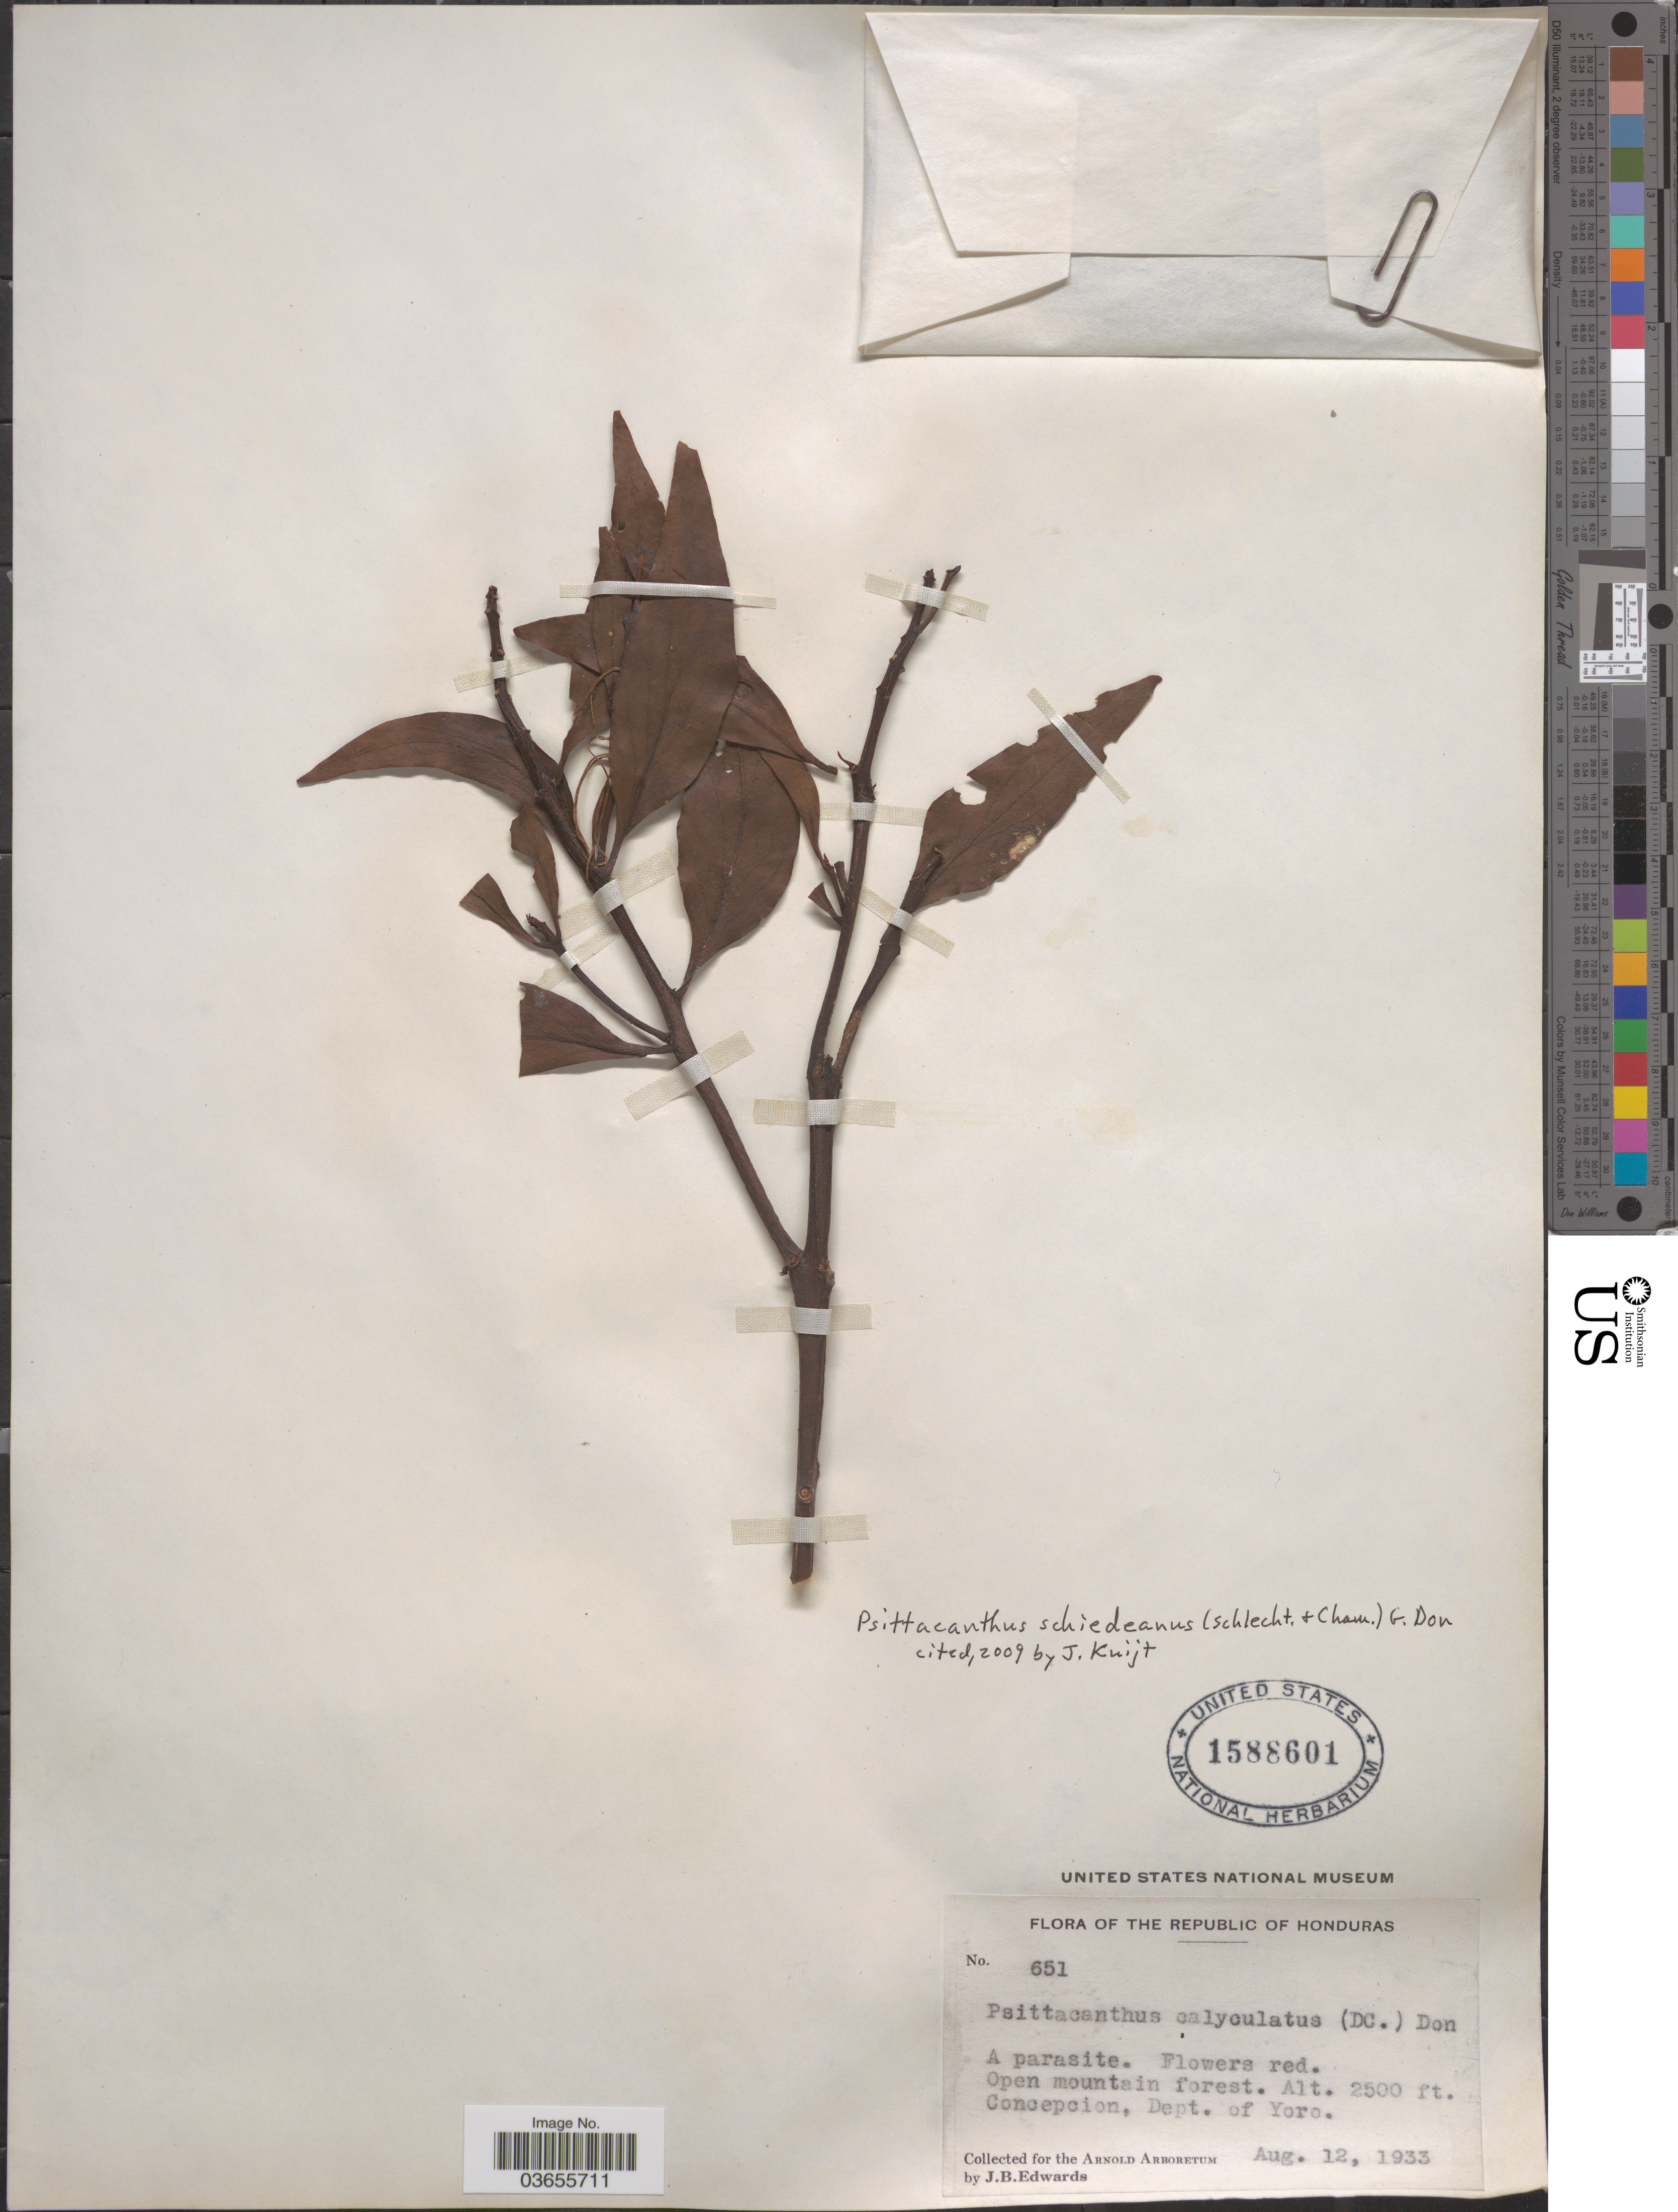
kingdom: Plantae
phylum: Tracheophyta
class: Magnoliopsida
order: Santalales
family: Loranthaceae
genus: Psittacanthus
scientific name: Psittacanthus schiedeanus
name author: (Schltdl. & Cham.) Blume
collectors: J. B. Edwards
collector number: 651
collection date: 1933-08-12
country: Honduras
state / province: Yoro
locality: Republic of Honduras. Open mountain forest. Concepcion, Dept. of Yoro.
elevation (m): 762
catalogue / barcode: US 1588601